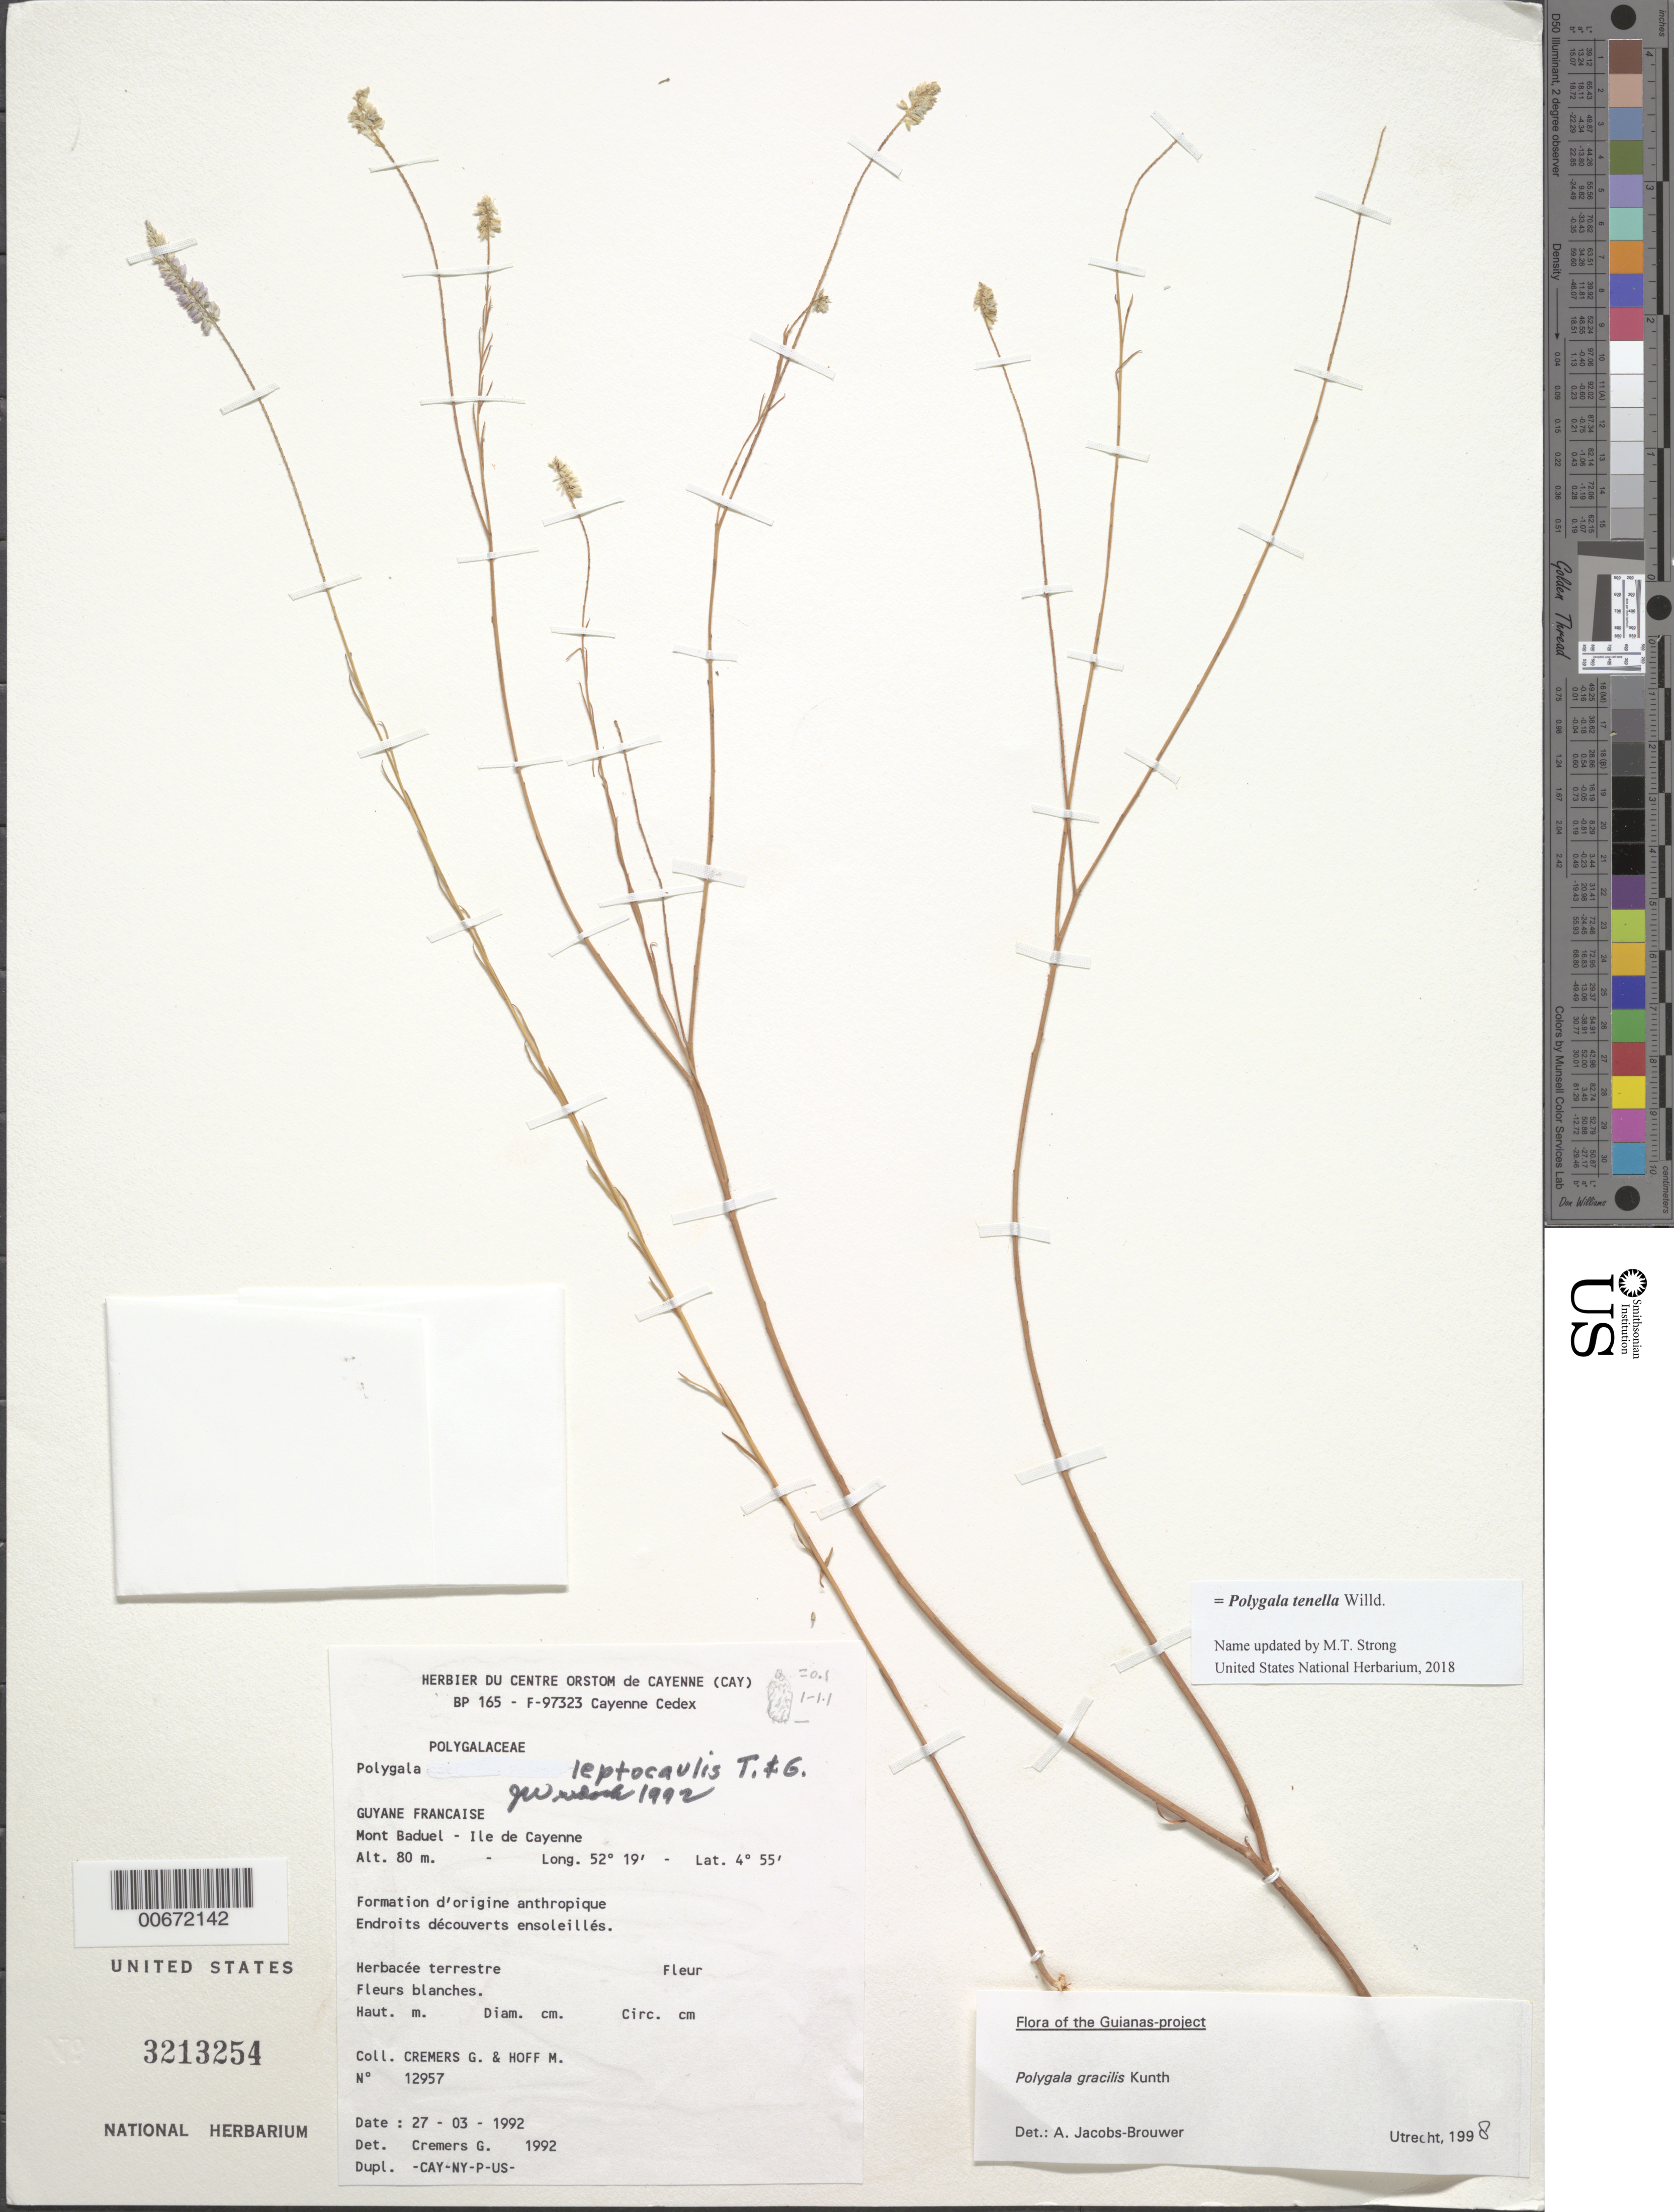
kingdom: Plantae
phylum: Tracheophyta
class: Magnoliopsida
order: Fabales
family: Polygalaceae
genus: Polygala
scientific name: Polygala tenella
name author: Willd.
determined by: Bernardi, L.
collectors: G. Cremers & M. Hoff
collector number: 12957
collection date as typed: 27-Mar-92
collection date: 1992-03-27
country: French Guiana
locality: Mont Baduel, Ile de Cayenne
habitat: Formation d'origine anthropique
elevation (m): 80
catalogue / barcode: US 3213254